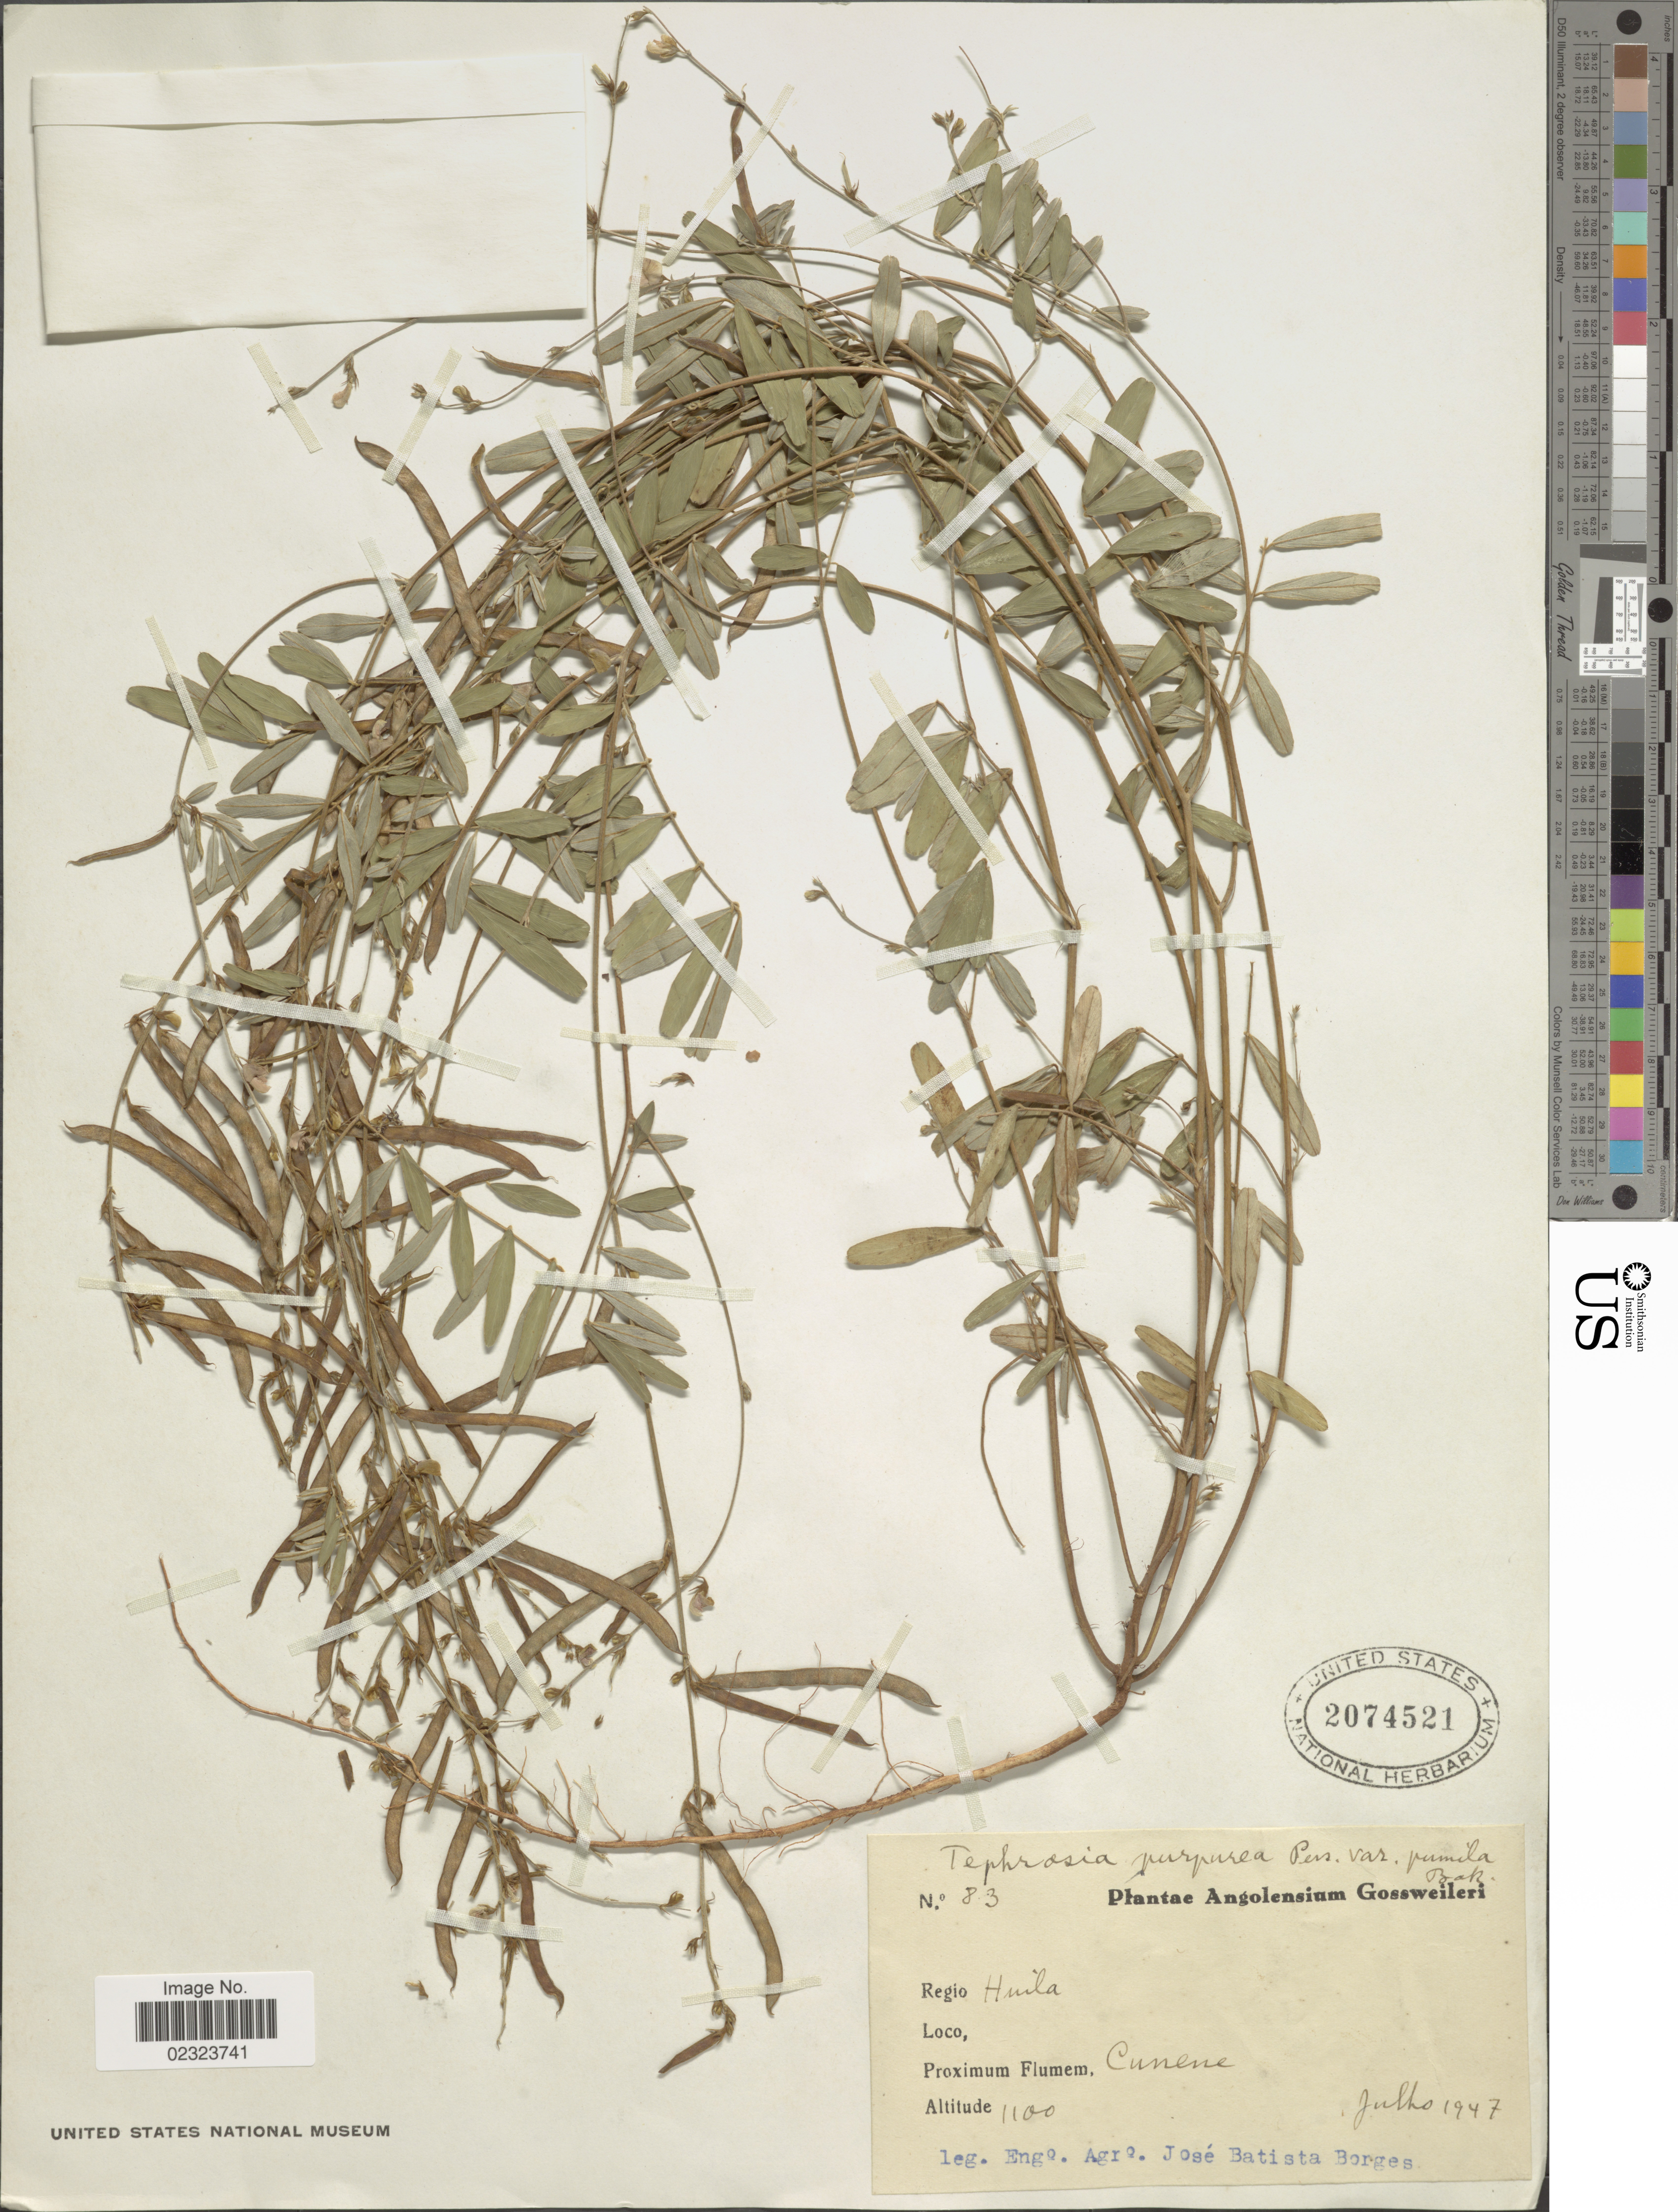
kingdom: Plantae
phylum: Tracheophyta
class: Magnoliopsida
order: Fabales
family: Fabaceae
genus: Tephrosia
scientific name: Tephrosia purpurea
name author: (L.) Pers.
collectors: J. Batista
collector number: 83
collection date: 1947-07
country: Angola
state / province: Huila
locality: Angolensium, Regio Huila.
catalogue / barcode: US 2074521